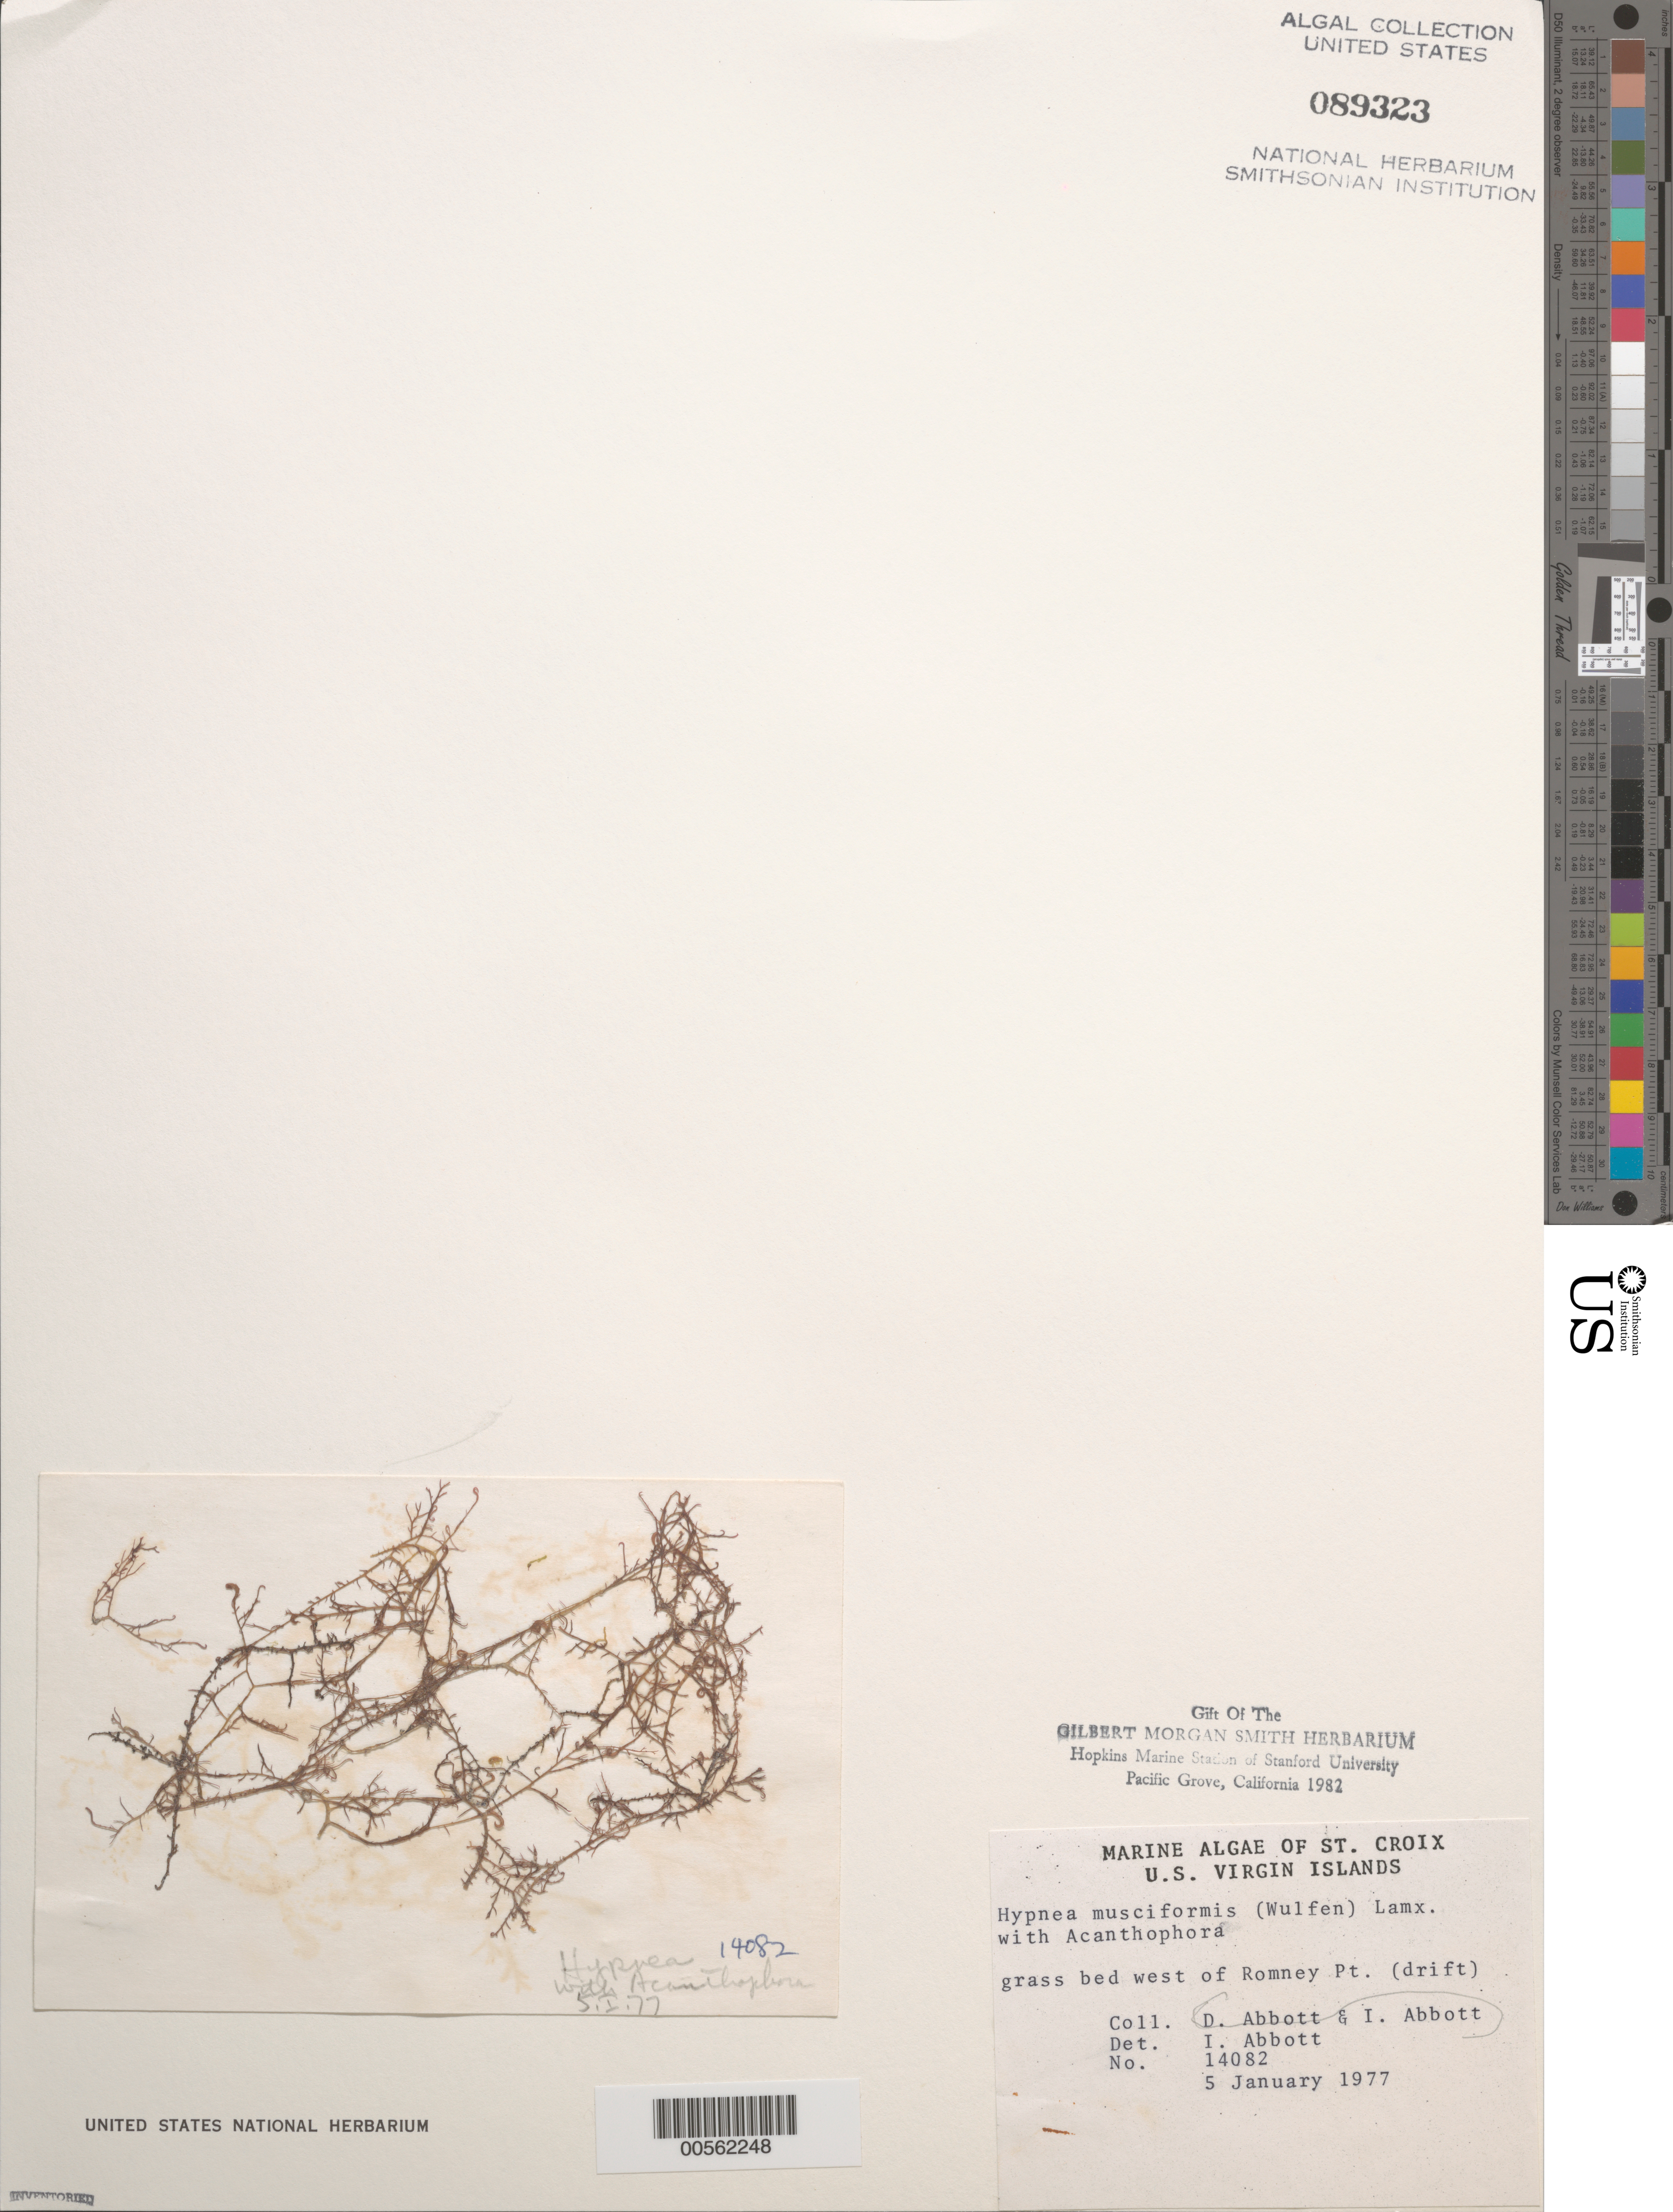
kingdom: Plantae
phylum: Rhodophyta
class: Florideophyceae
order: Gigartinales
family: Cystocloniaceae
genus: Hypnea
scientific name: Hypnea musciformis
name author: (Wulfen) J.V.Lamouroux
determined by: Abbott, Isabella A.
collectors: I. A. Abbott & D. P. Abbott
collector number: IAA 14082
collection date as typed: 05 Jan 1977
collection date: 1977-01-05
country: U.S. Virgin Islands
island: St. Croix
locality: West of Romney Point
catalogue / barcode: US 89323